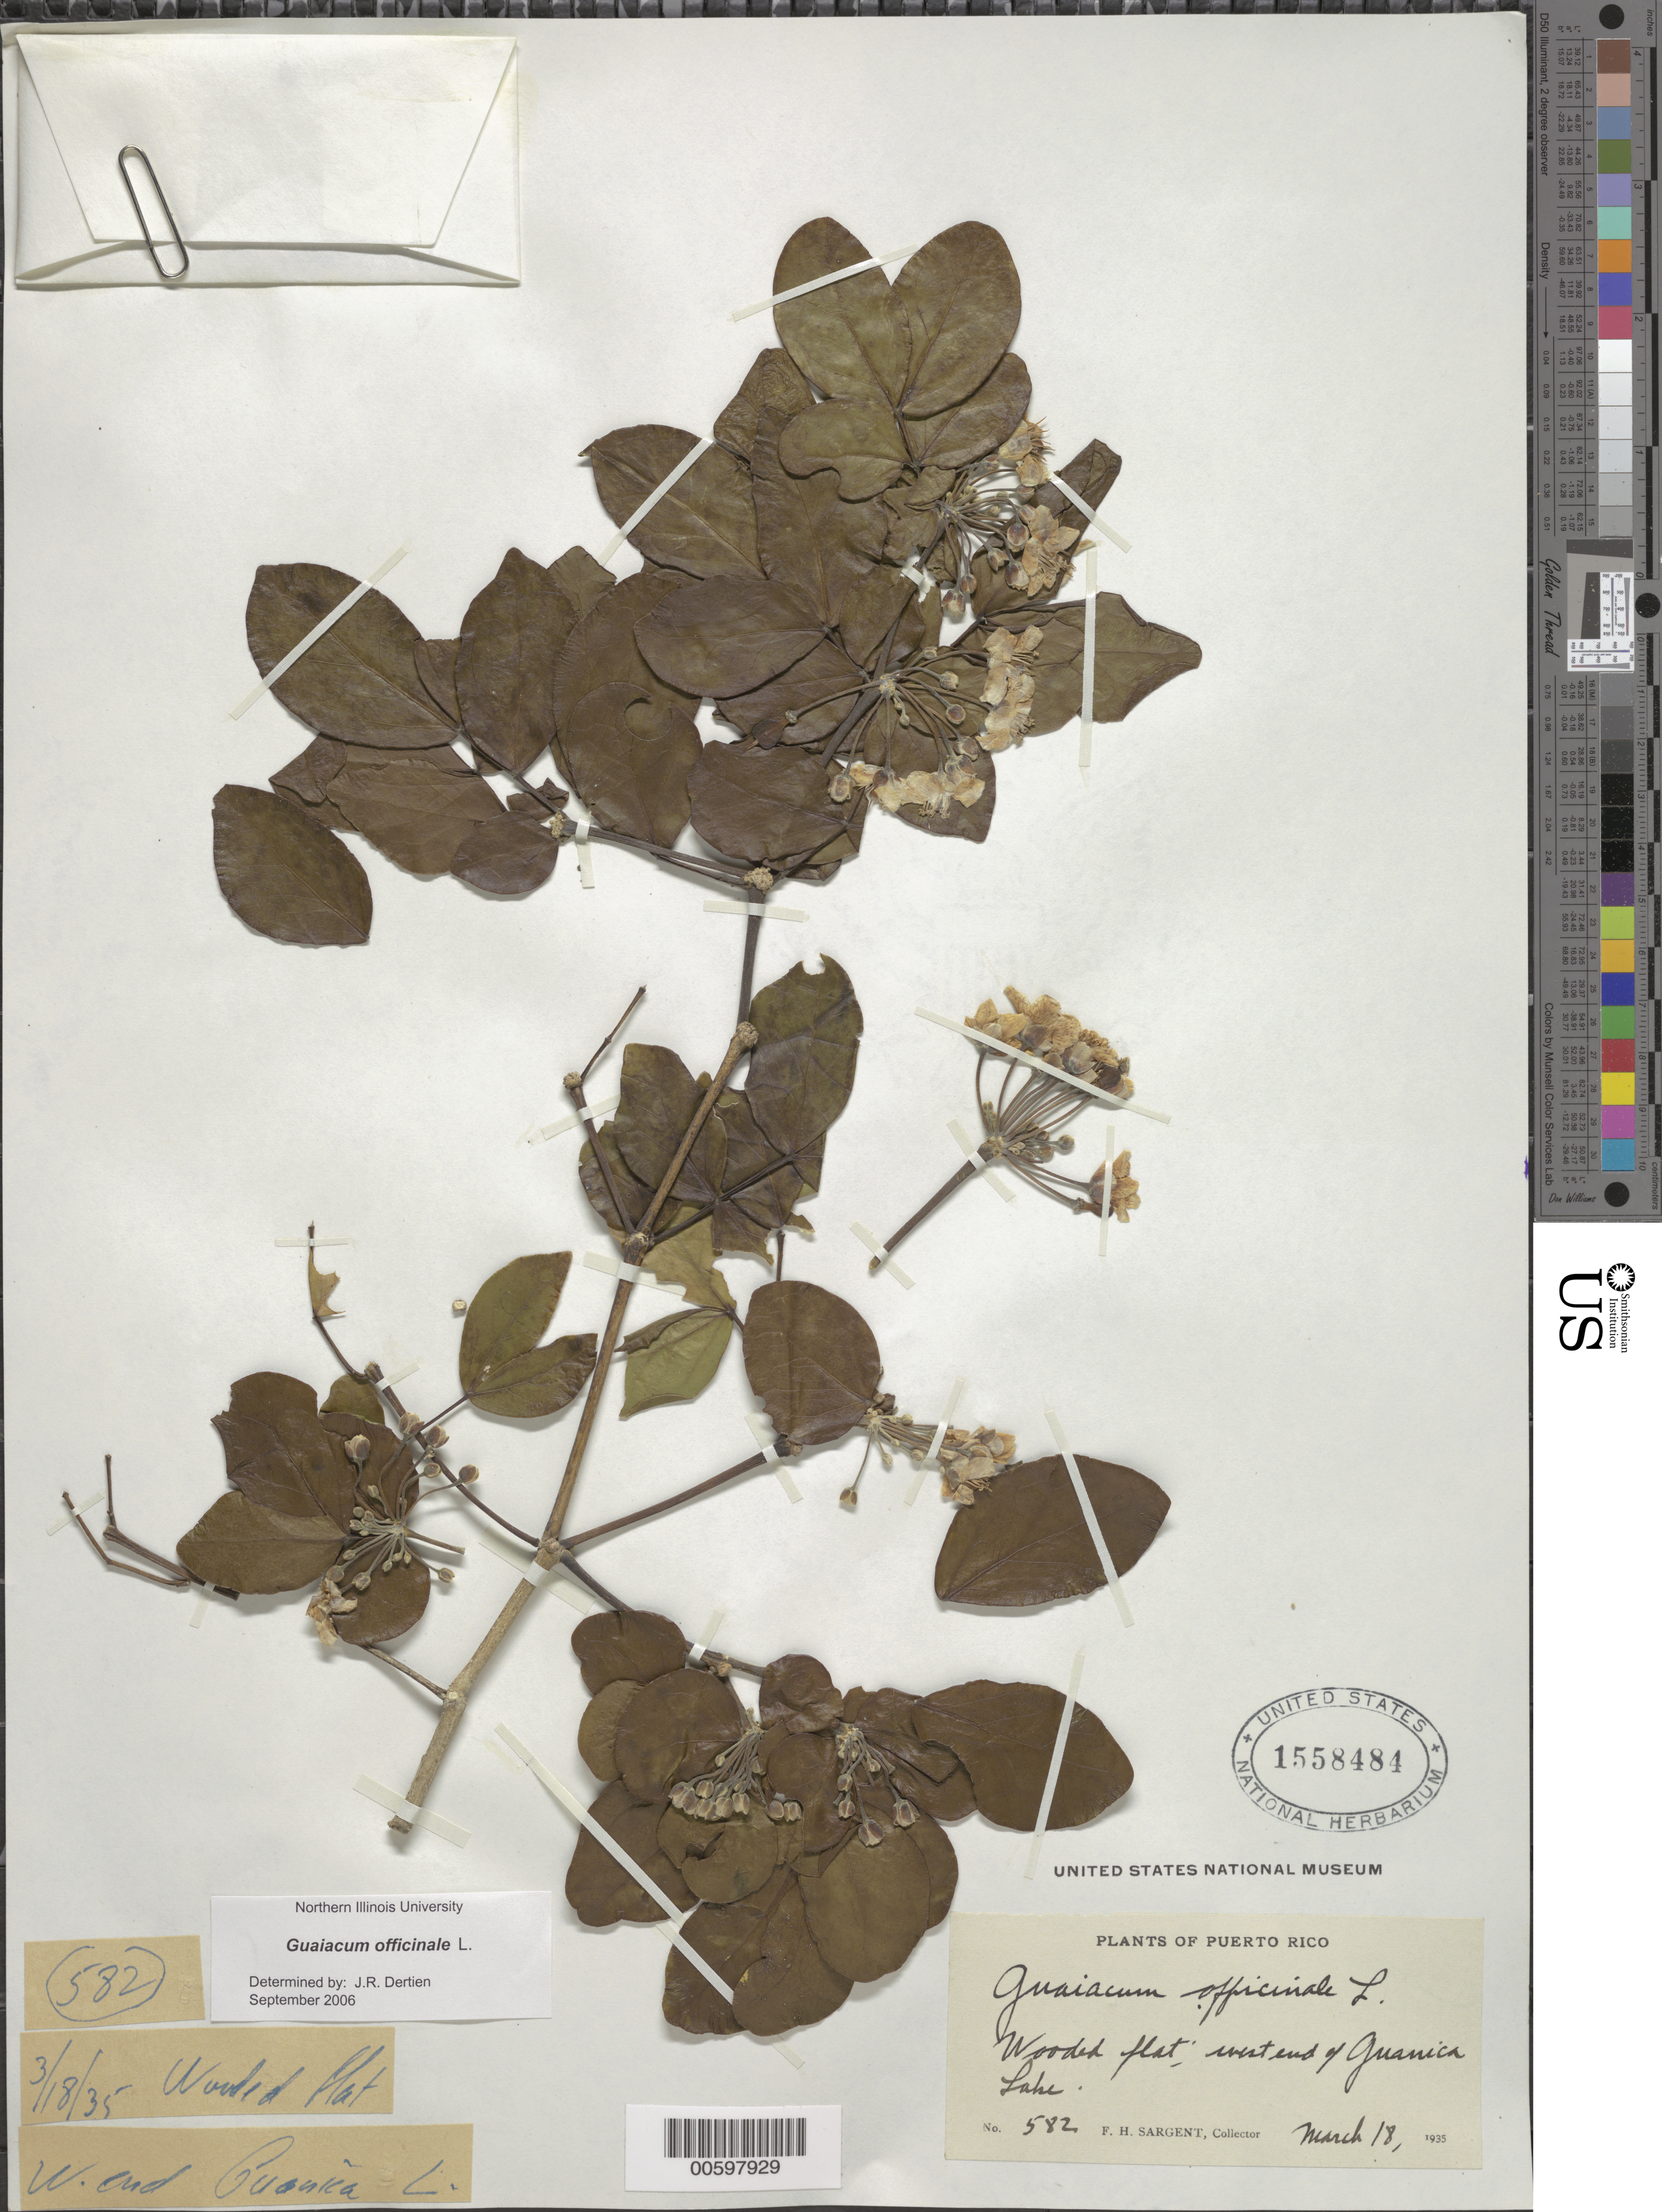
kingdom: Plantae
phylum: Tracheophyta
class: Magnoliopsida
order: Zygophyllales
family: Zygophyllaceae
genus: Guaiacum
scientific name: Guaiacum officinale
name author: L.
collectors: F. H. Sargent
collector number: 582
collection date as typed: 18 Mar 1935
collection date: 1935-03-18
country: Puerto Rico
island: Greater Antilles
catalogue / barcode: US 1558484